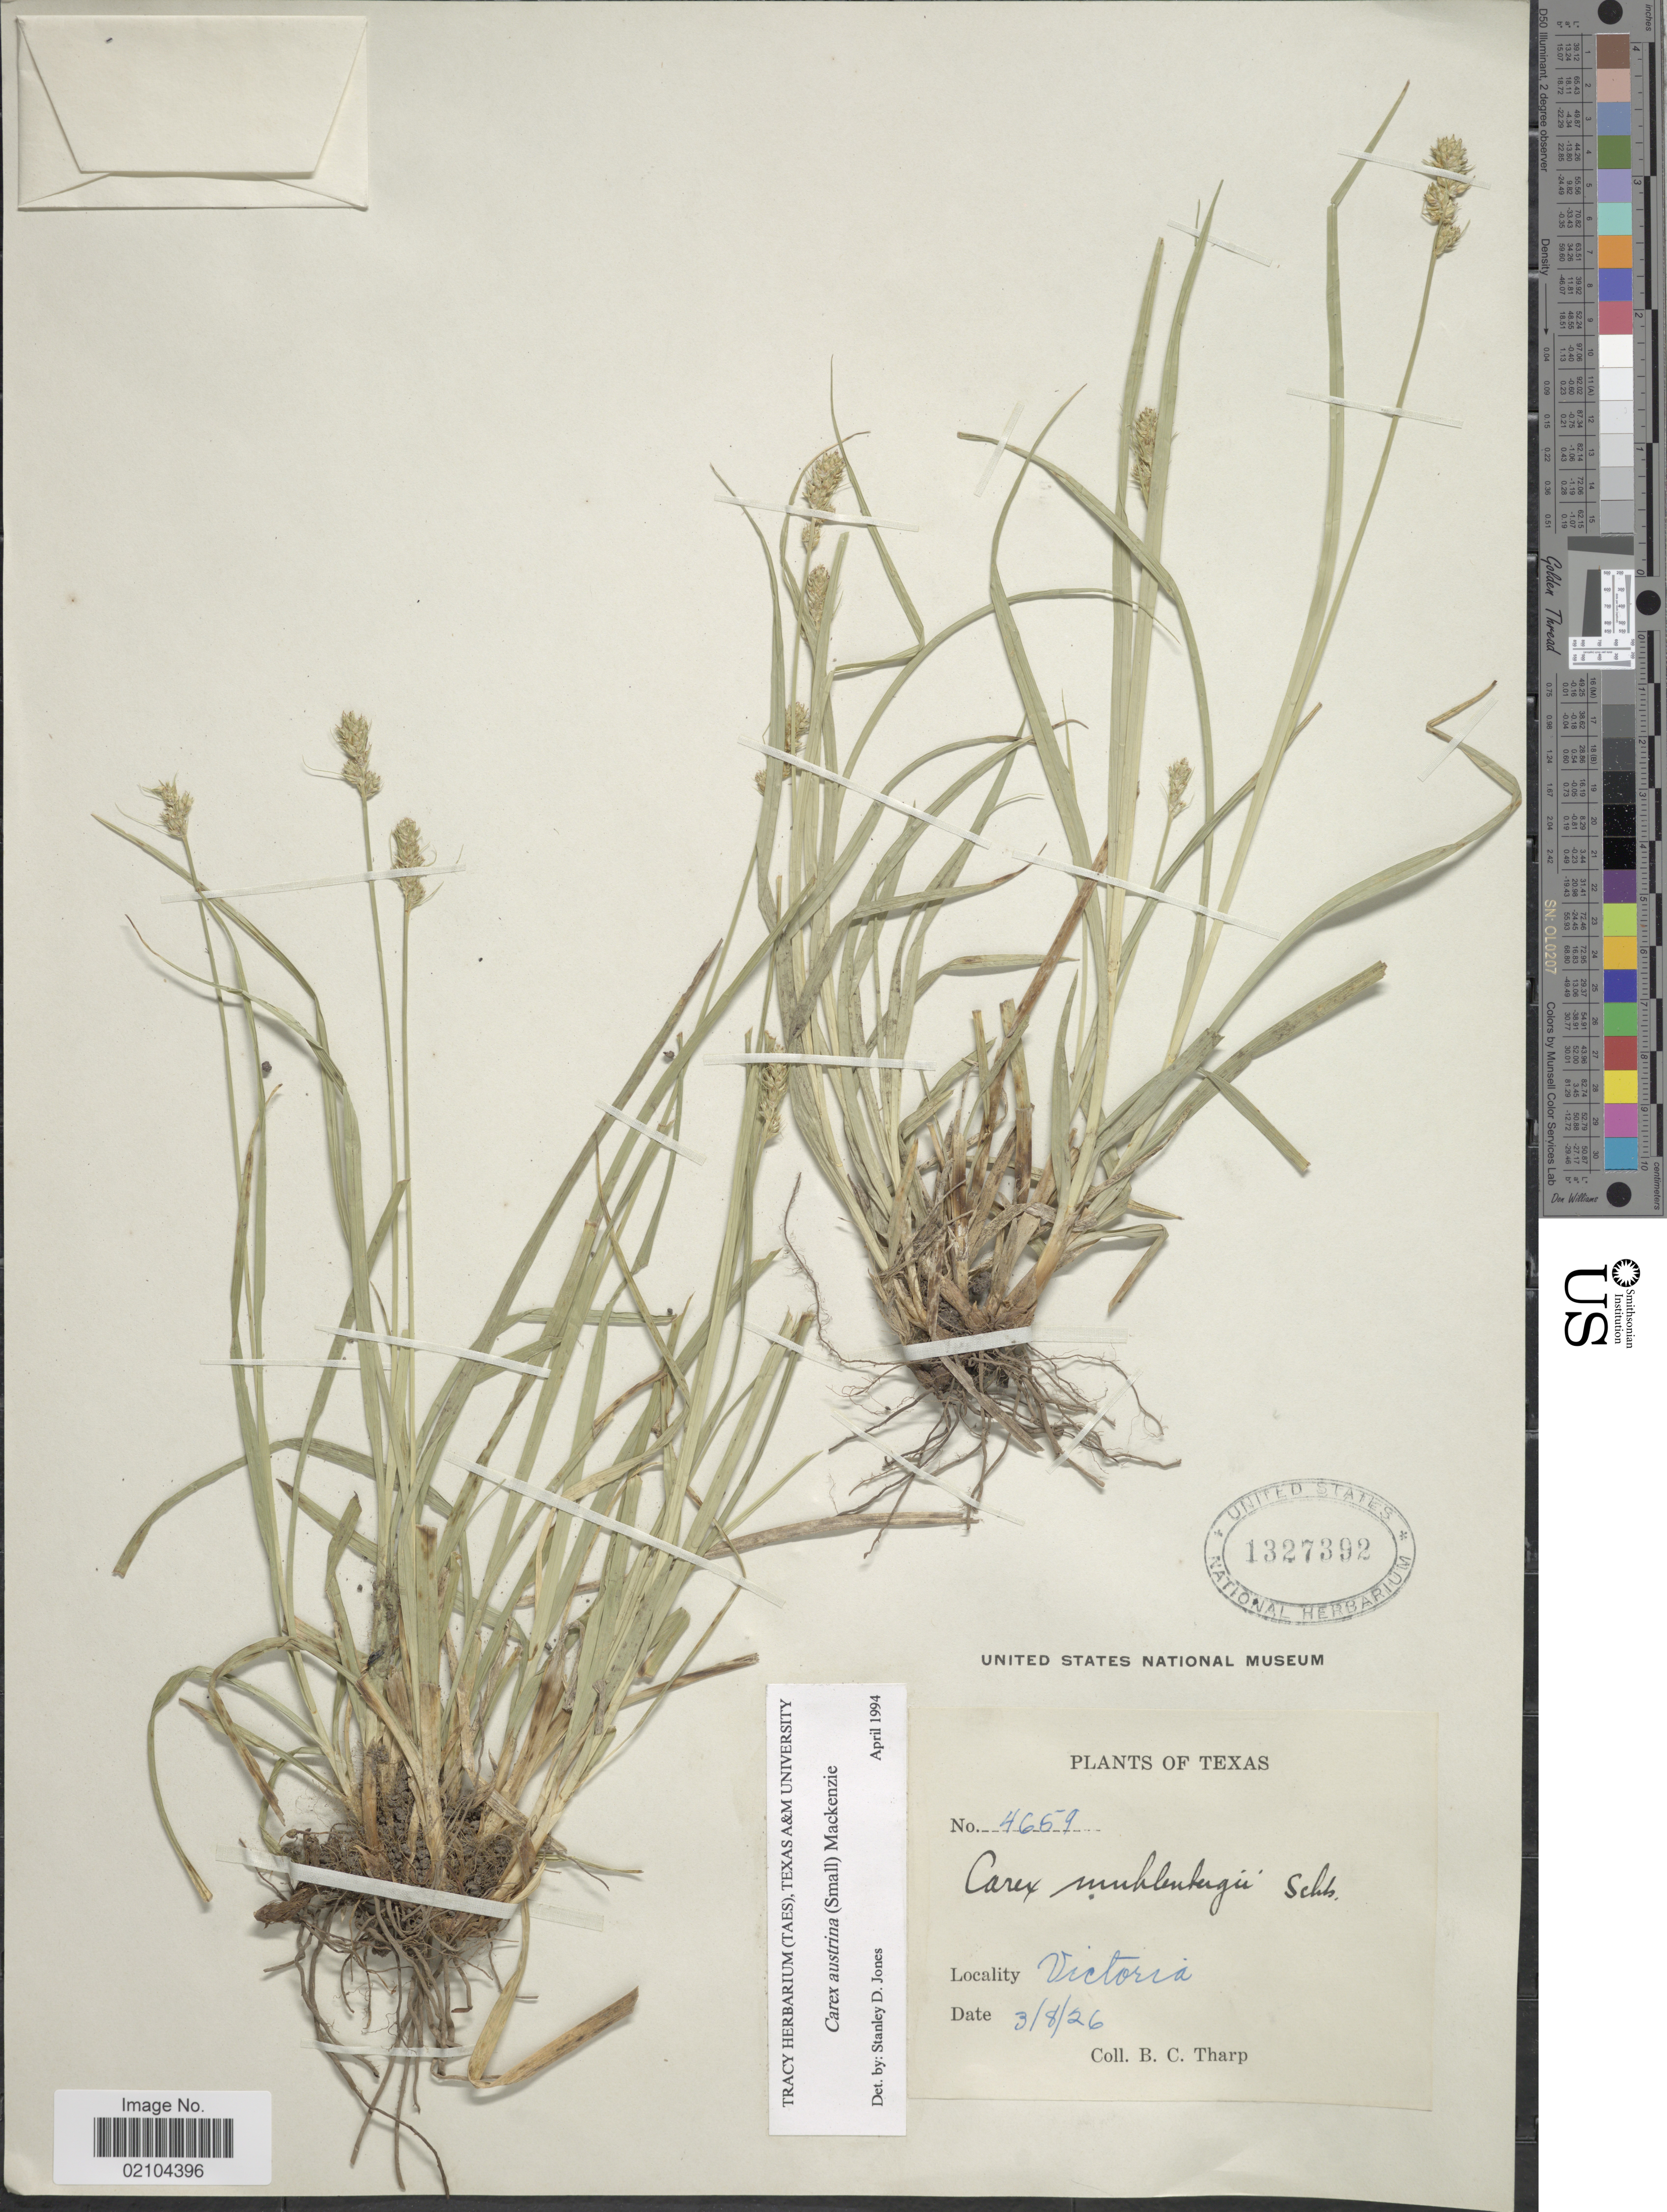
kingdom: Plantae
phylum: Tracheophyta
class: Liliopsida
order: Poales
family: Cyperaceae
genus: Carex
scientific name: Carex austrina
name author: Mack.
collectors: B. C. Tharp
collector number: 4659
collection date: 1926-03-08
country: United States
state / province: Texas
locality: Victoria.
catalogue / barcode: US 1327392